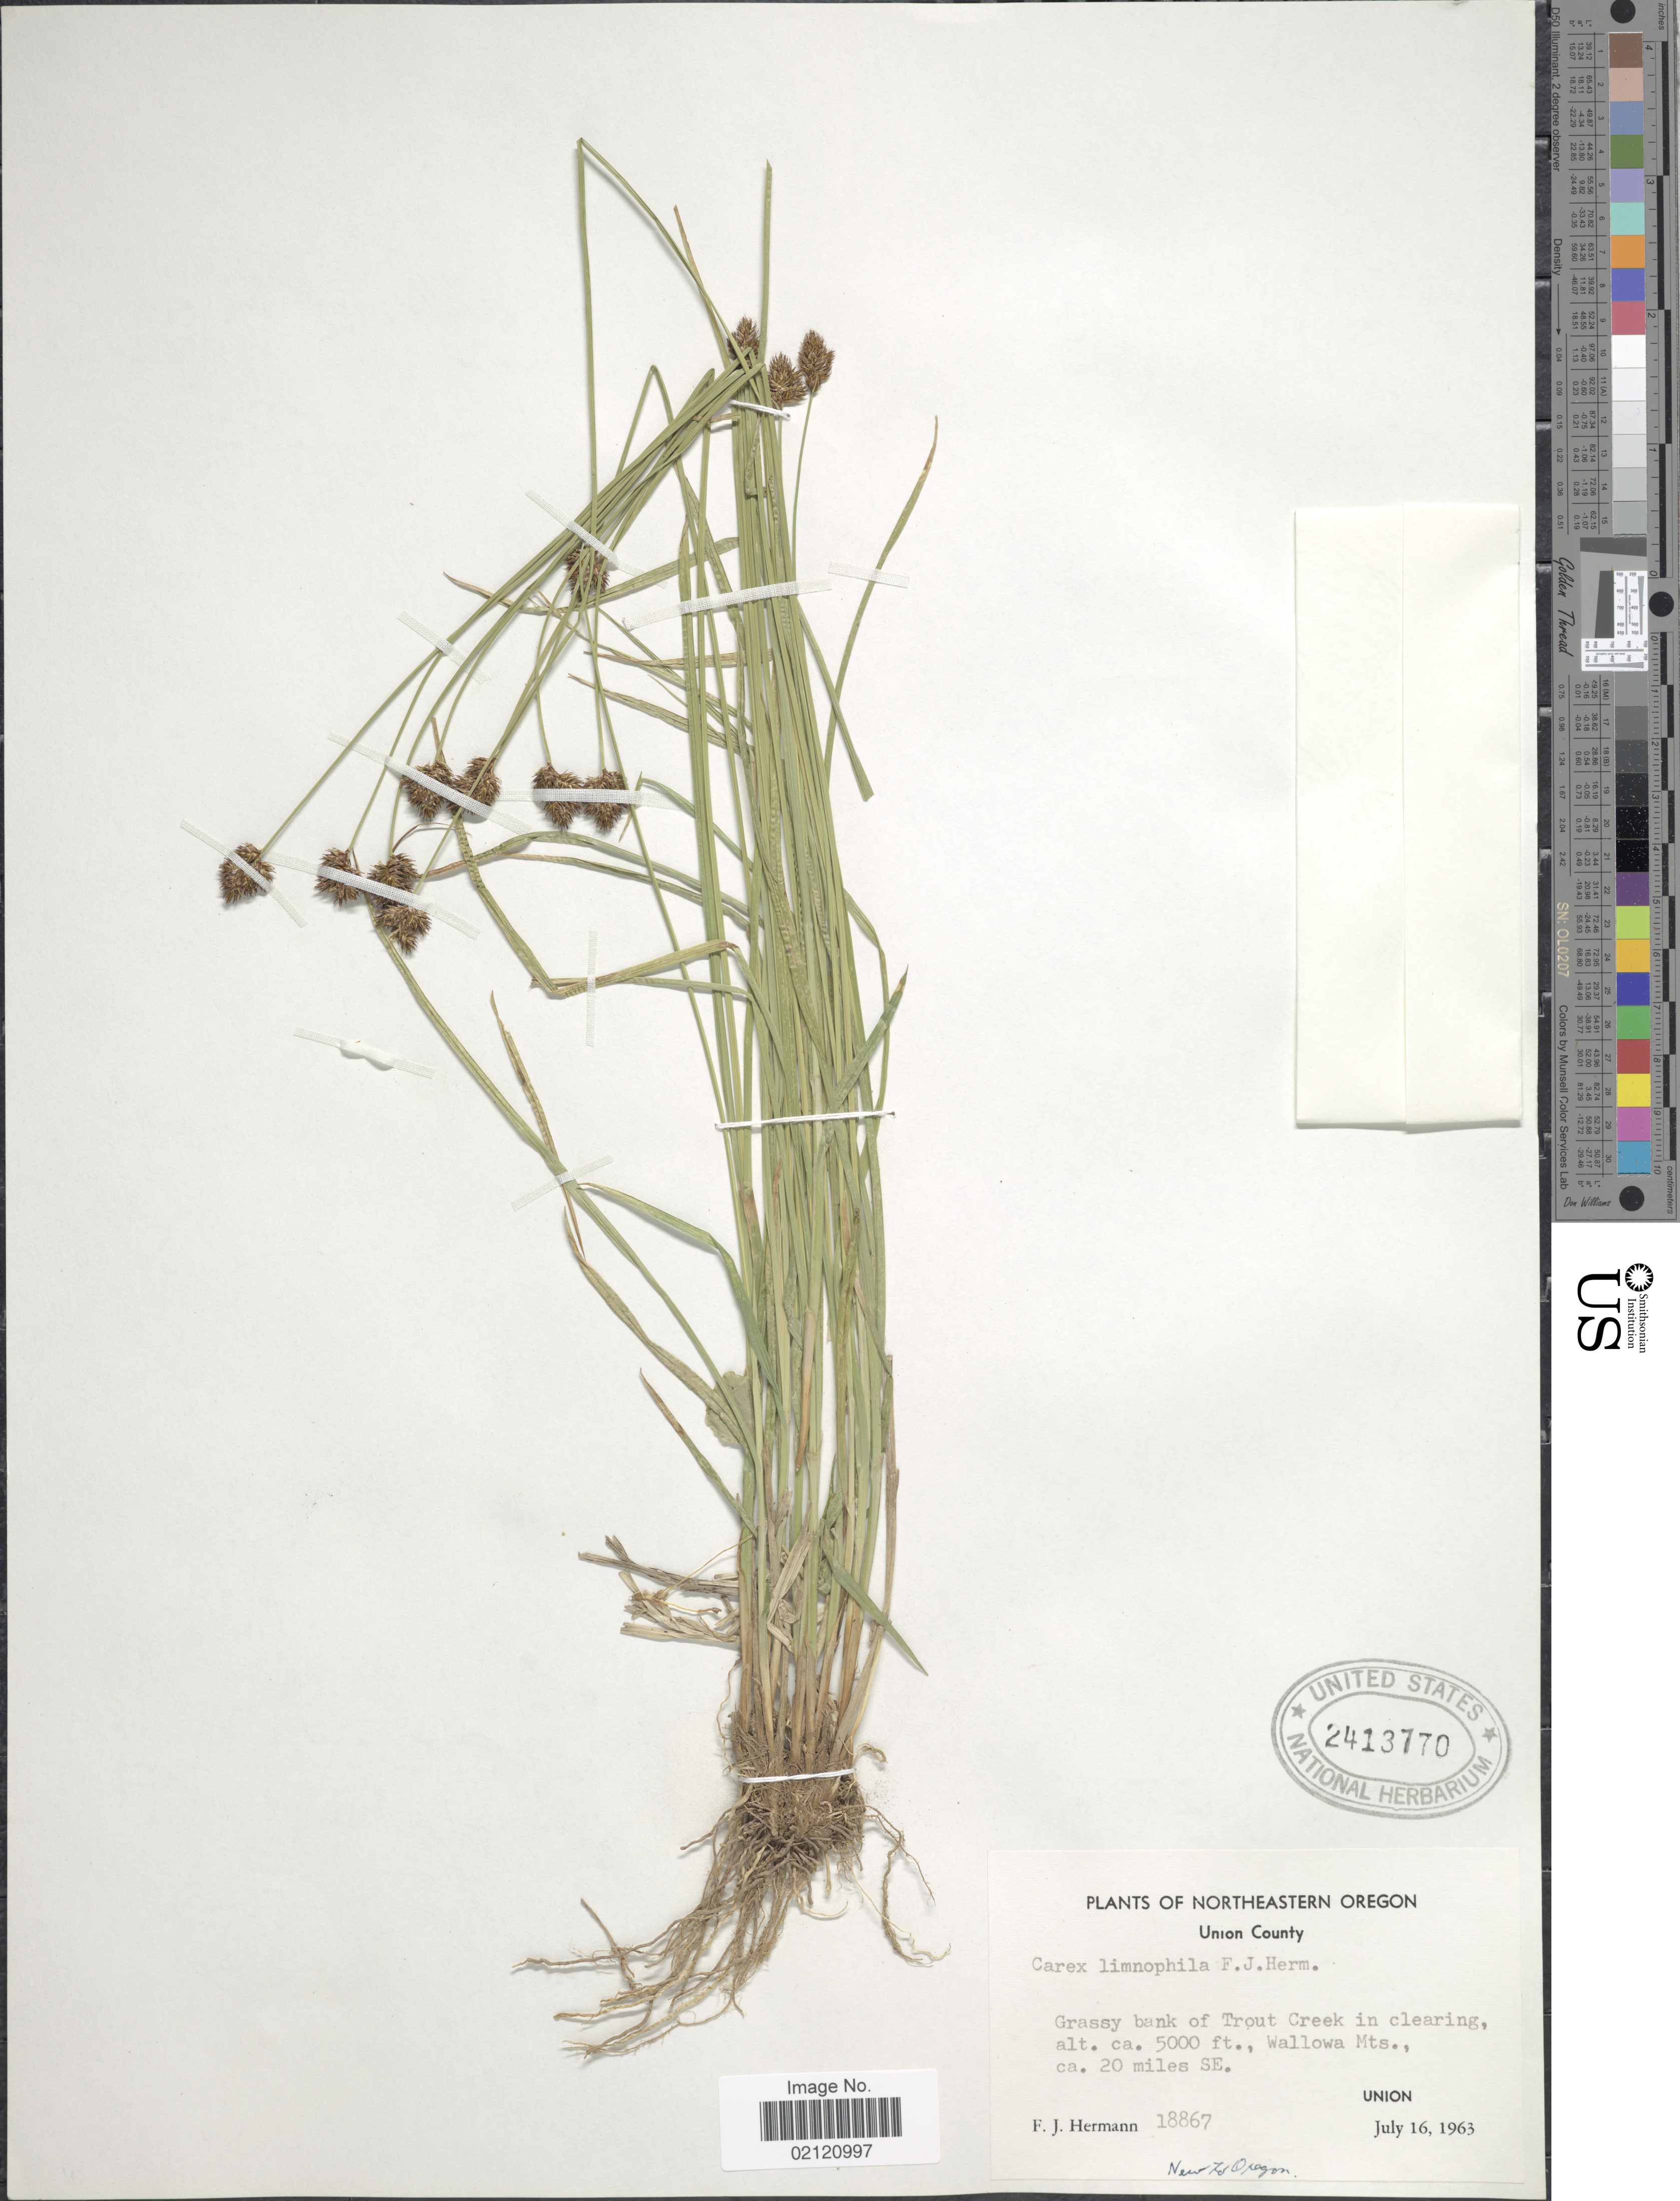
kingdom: Plantae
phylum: Tracheophyta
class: Liliopsida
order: Poales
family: Cyperaceae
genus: Carex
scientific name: Carex microptera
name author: Mack.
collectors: F. J. Hermann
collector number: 18867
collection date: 1963-07-16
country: United States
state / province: Oregon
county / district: Wallowa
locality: Union County, Grassy bank of Trout Creek in clearing, Wallowa Mts., ca. 20 miles SE, Union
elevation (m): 1524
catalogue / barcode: US 2413770